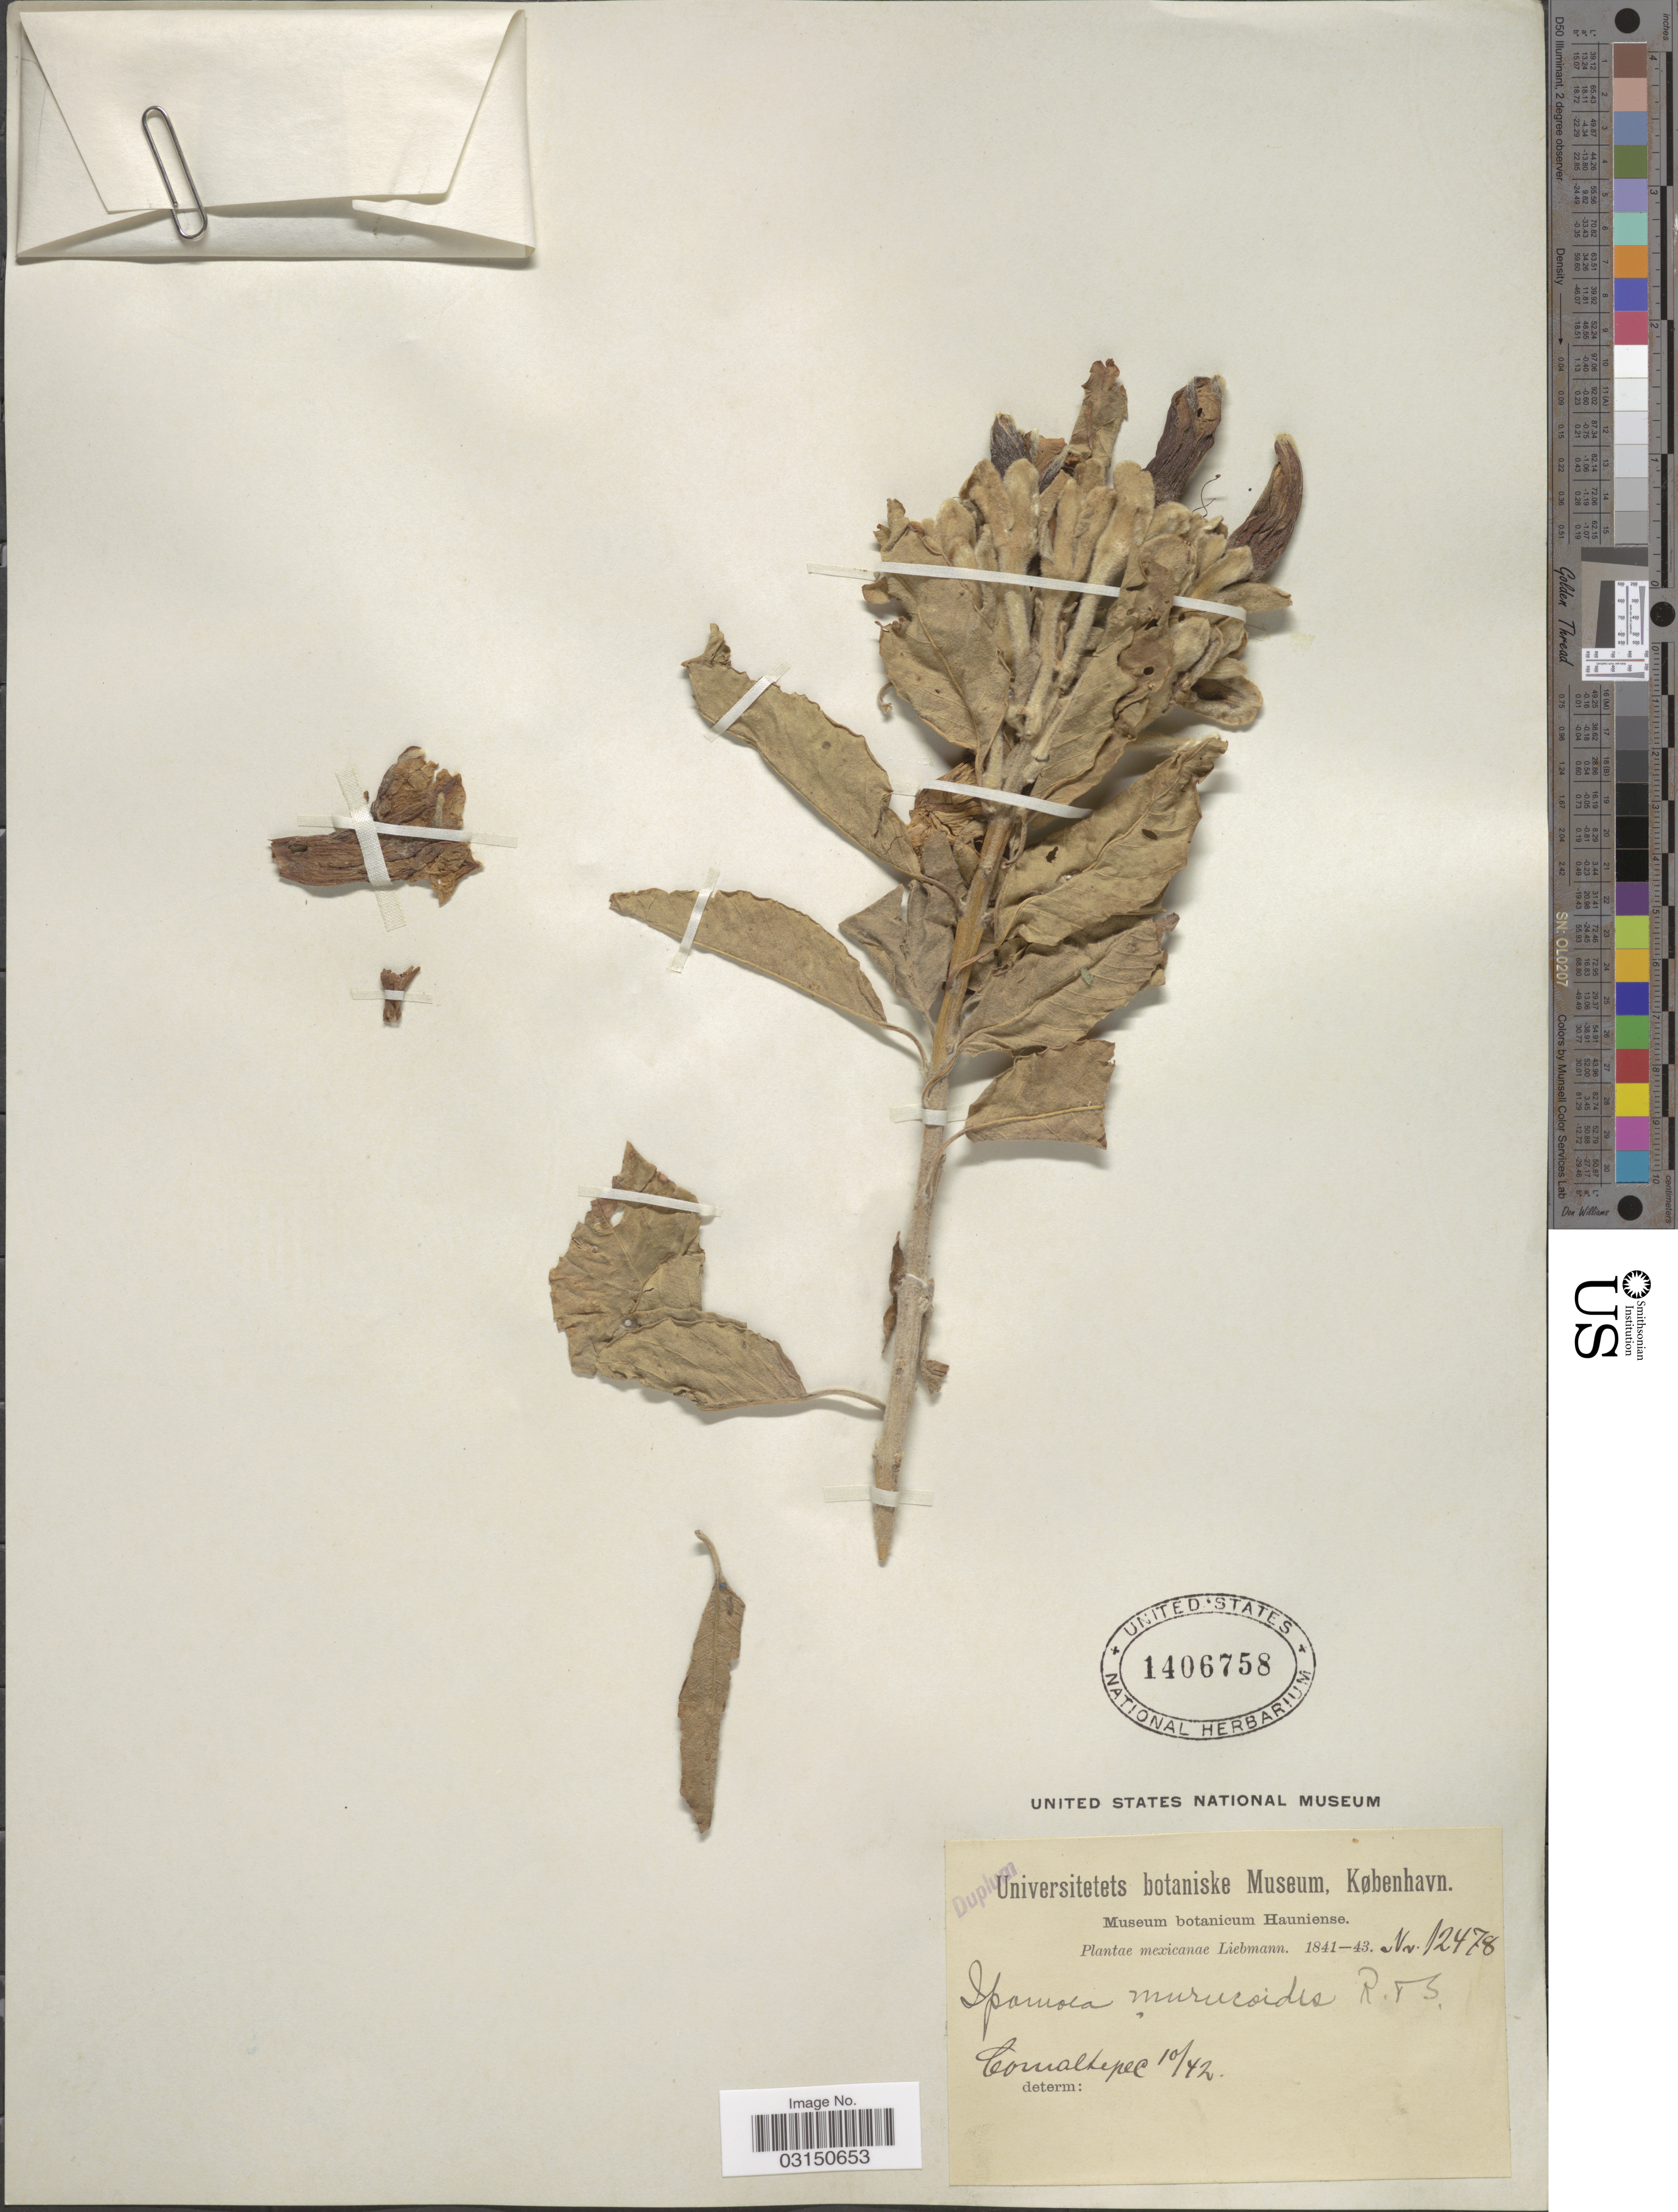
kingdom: Plantae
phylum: Tracheophyta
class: Magnoliopsida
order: Solanales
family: Convolvulaceae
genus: Ipomoea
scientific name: Ipomoea murucoides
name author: Roem. & Schult.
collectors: Liebmann, --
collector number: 12478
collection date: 1842-10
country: Mexico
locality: Comaltepec.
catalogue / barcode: US 1406758